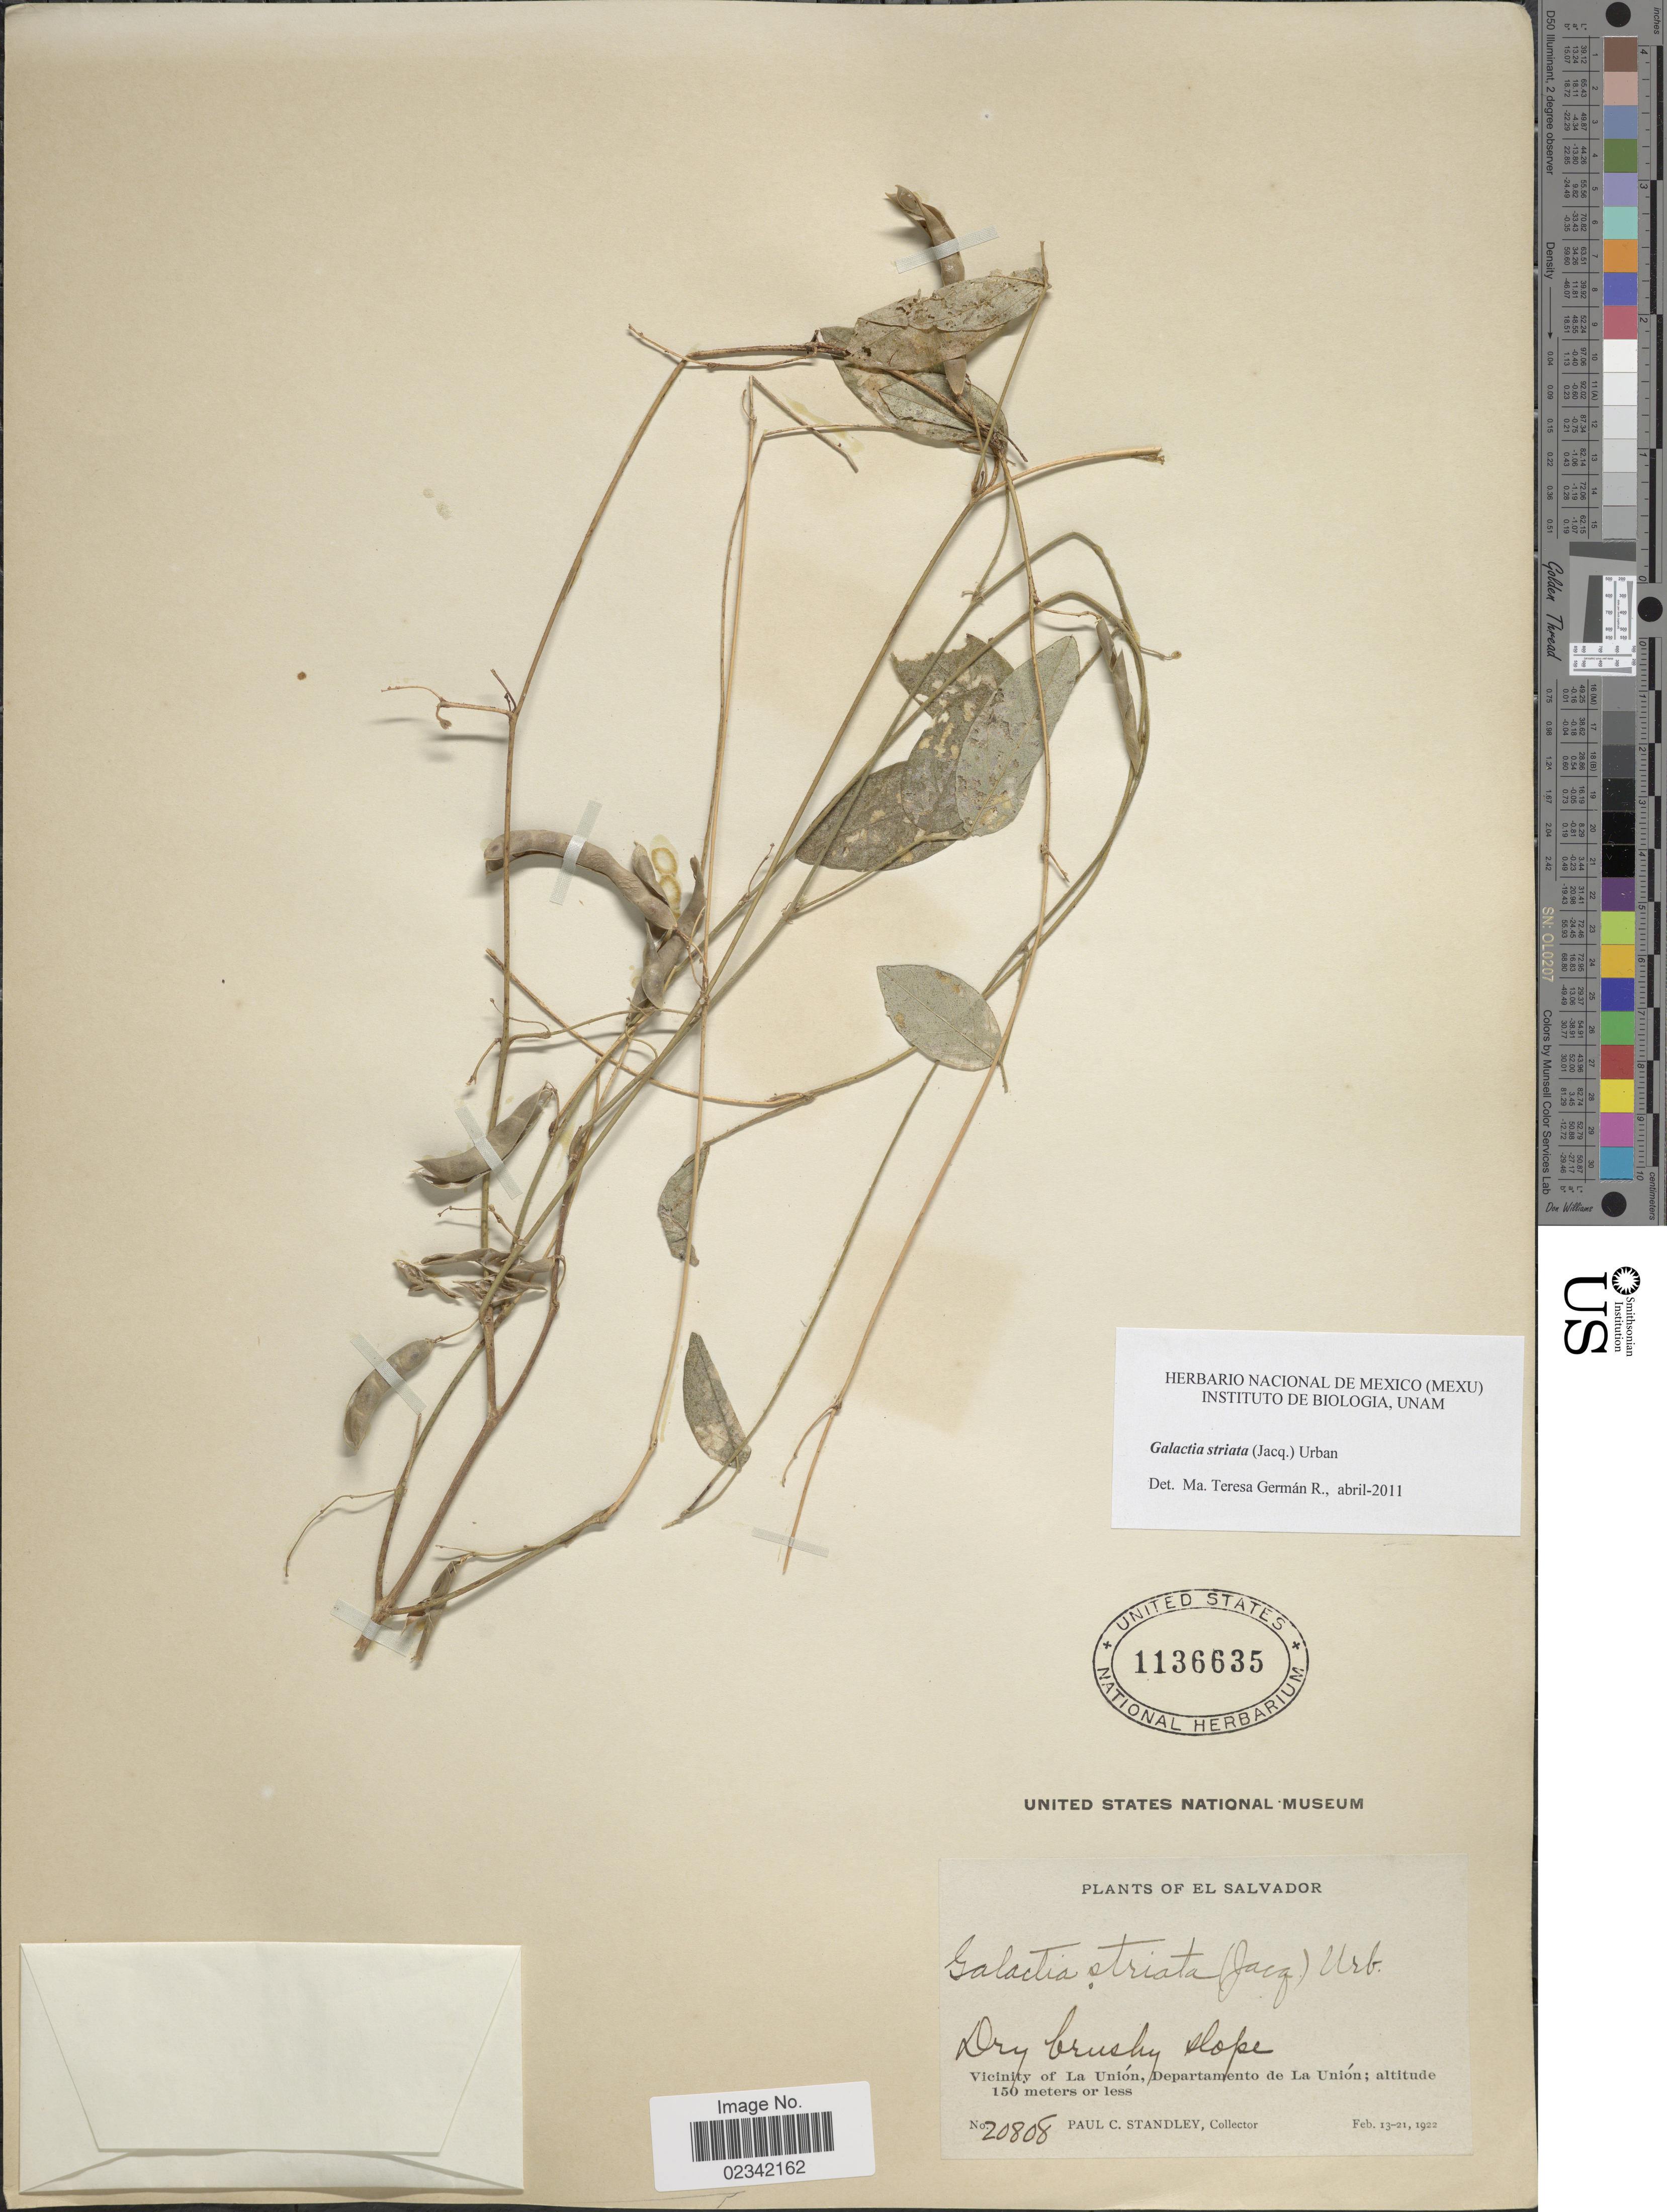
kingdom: Plantae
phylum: Tracheophyta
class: Magnoliopsida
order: Fabales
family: Fabaceae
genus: Galactia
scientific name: Galactia striata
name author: (Jacq.) Urb.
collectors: P. C. Standley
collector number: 20808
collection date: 1922-02-13/1922-02-21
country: El Salvador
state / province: La Union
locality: Vicinity of La Union, Departamento de La Union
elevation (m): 150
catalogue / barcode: US 1136635